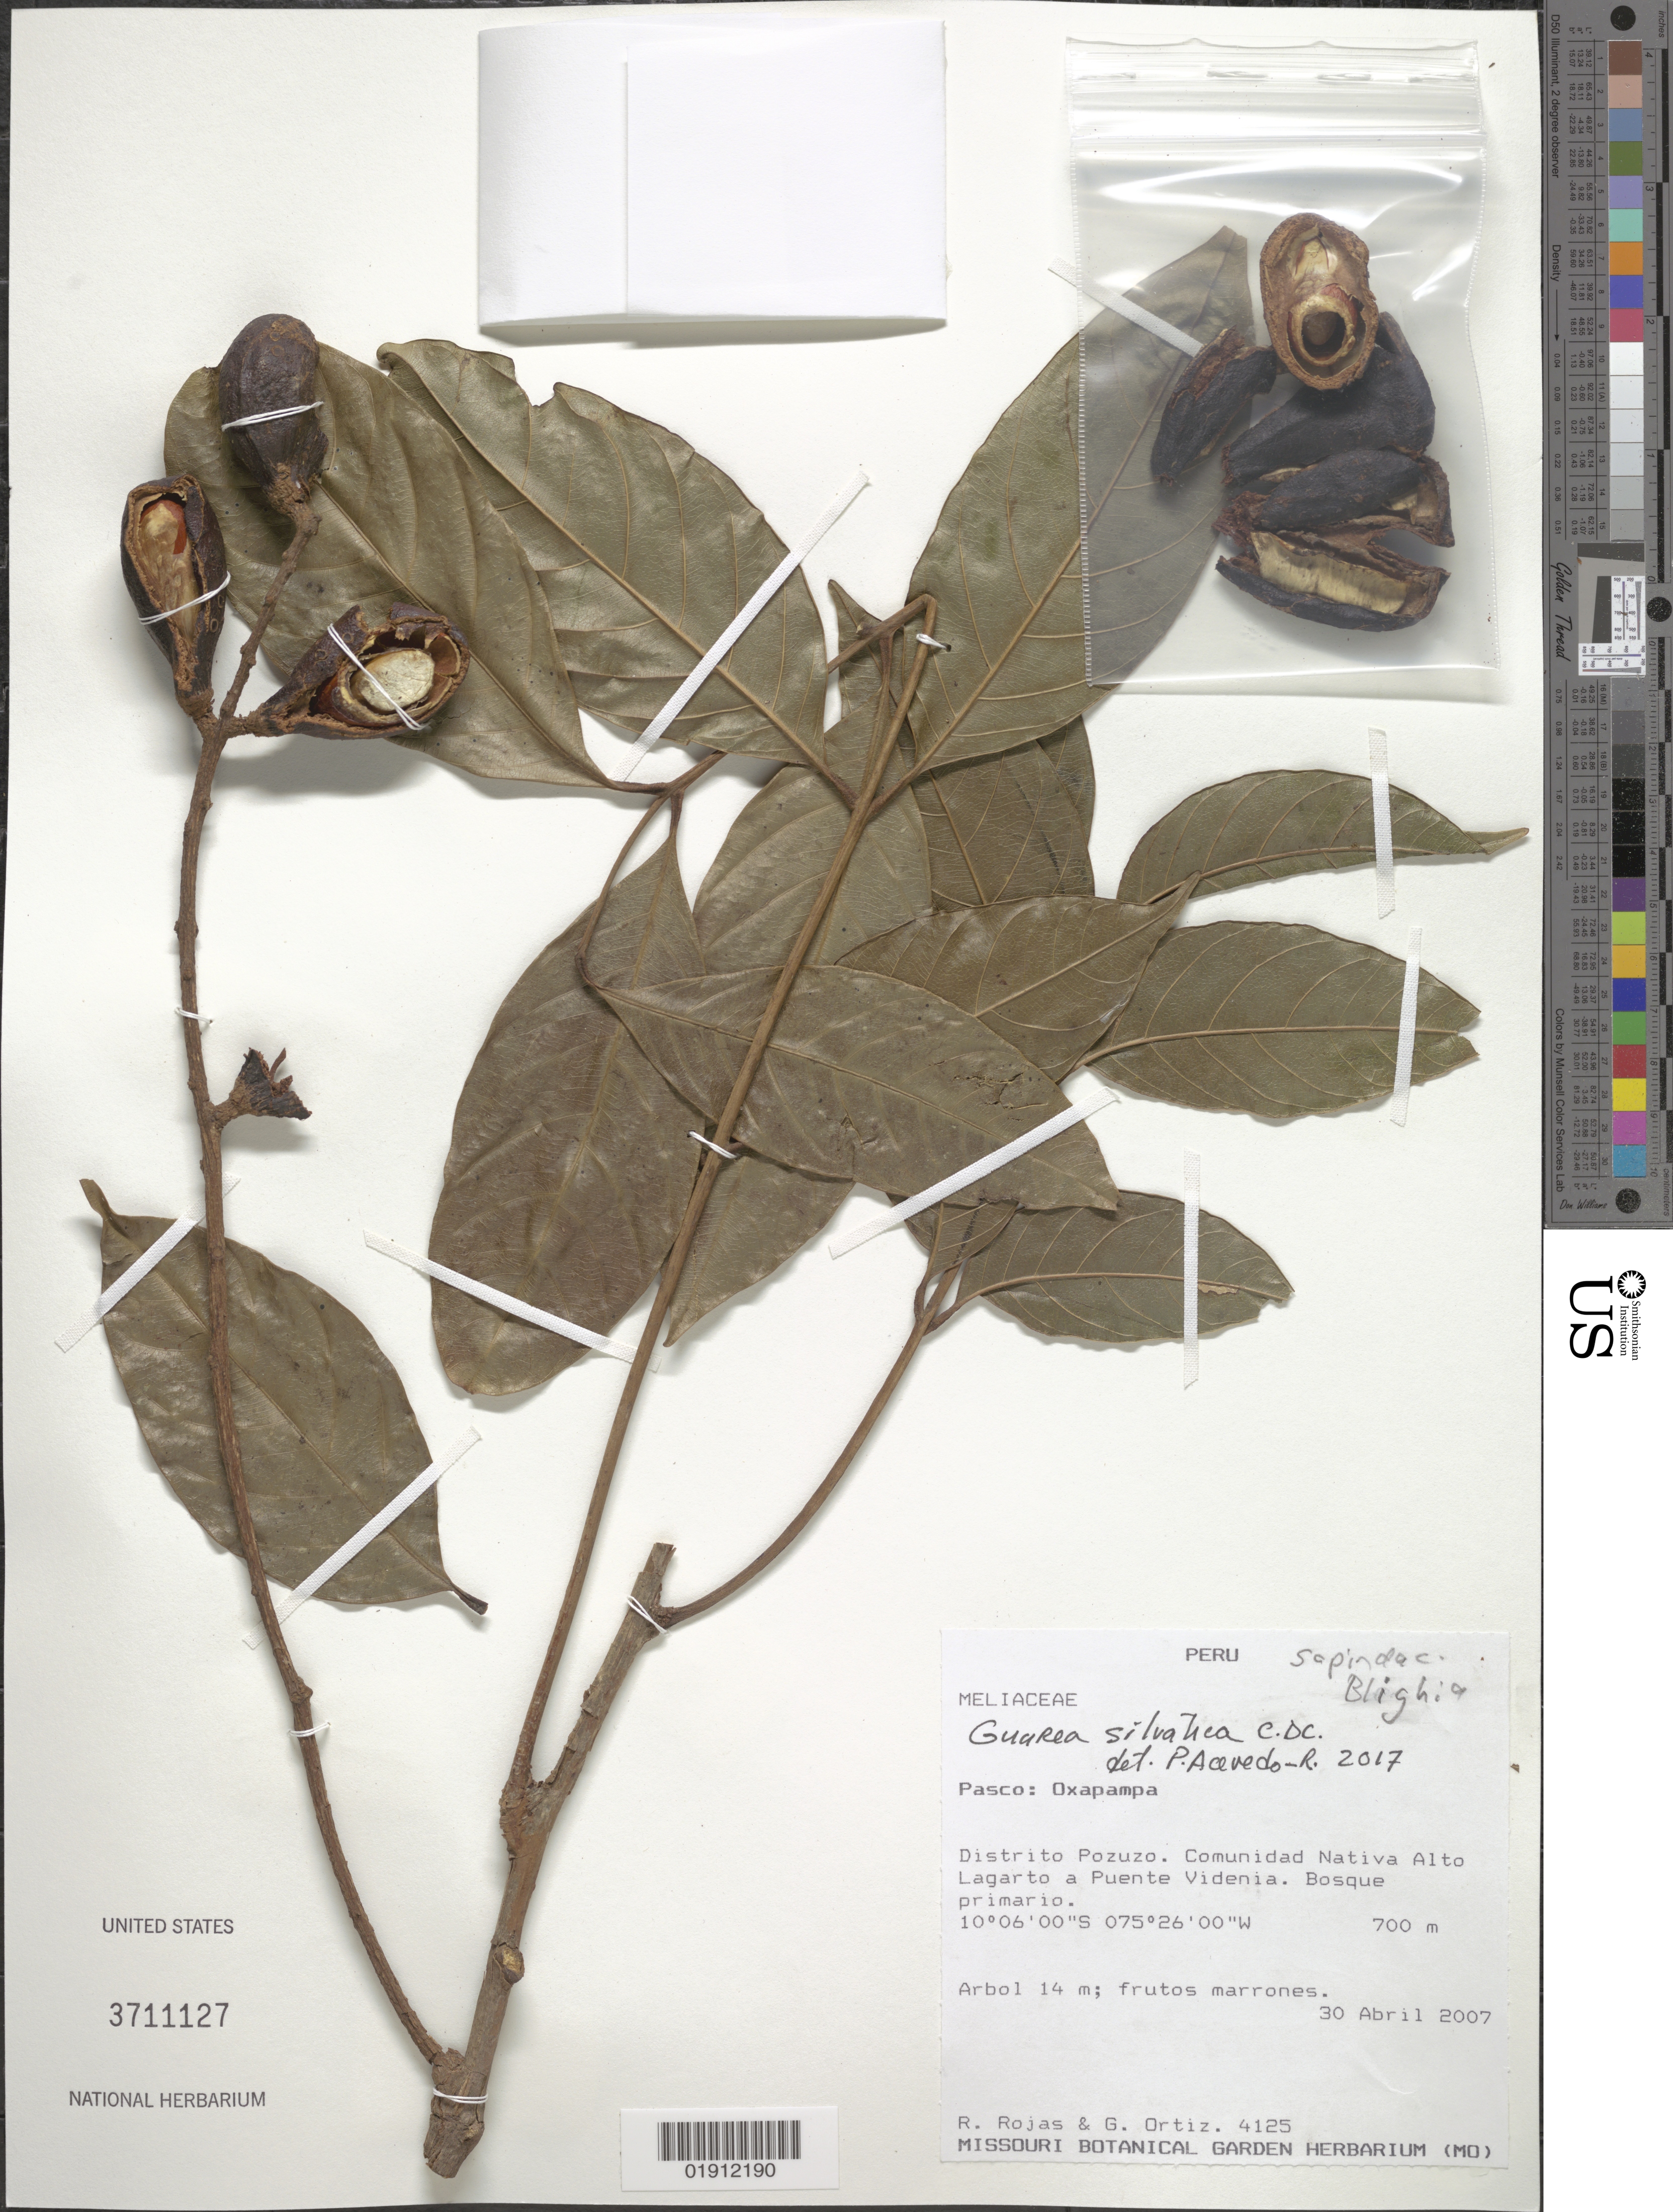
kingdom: Plantae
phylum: Tracheophyta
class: Magnoliopsida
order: Sapindales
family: Meliaceae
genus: Guarea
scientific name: Guarea silvatica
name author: C. DC.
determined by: Acevedo-Rodríguez, P., (BOT), Smithsonian Institution - National Museum of Natural History (UNITED STATES)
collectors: R. Rojas & G. Ortiz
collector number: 4125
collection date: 2007-04-30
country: Peru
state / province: Pasco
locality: Oxapampa, Distrito Pozuzo. Comunidad Nativa Alto Lagarto a Puente Videnia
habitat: Bosque primario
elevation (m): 700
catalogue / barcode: US 3711127